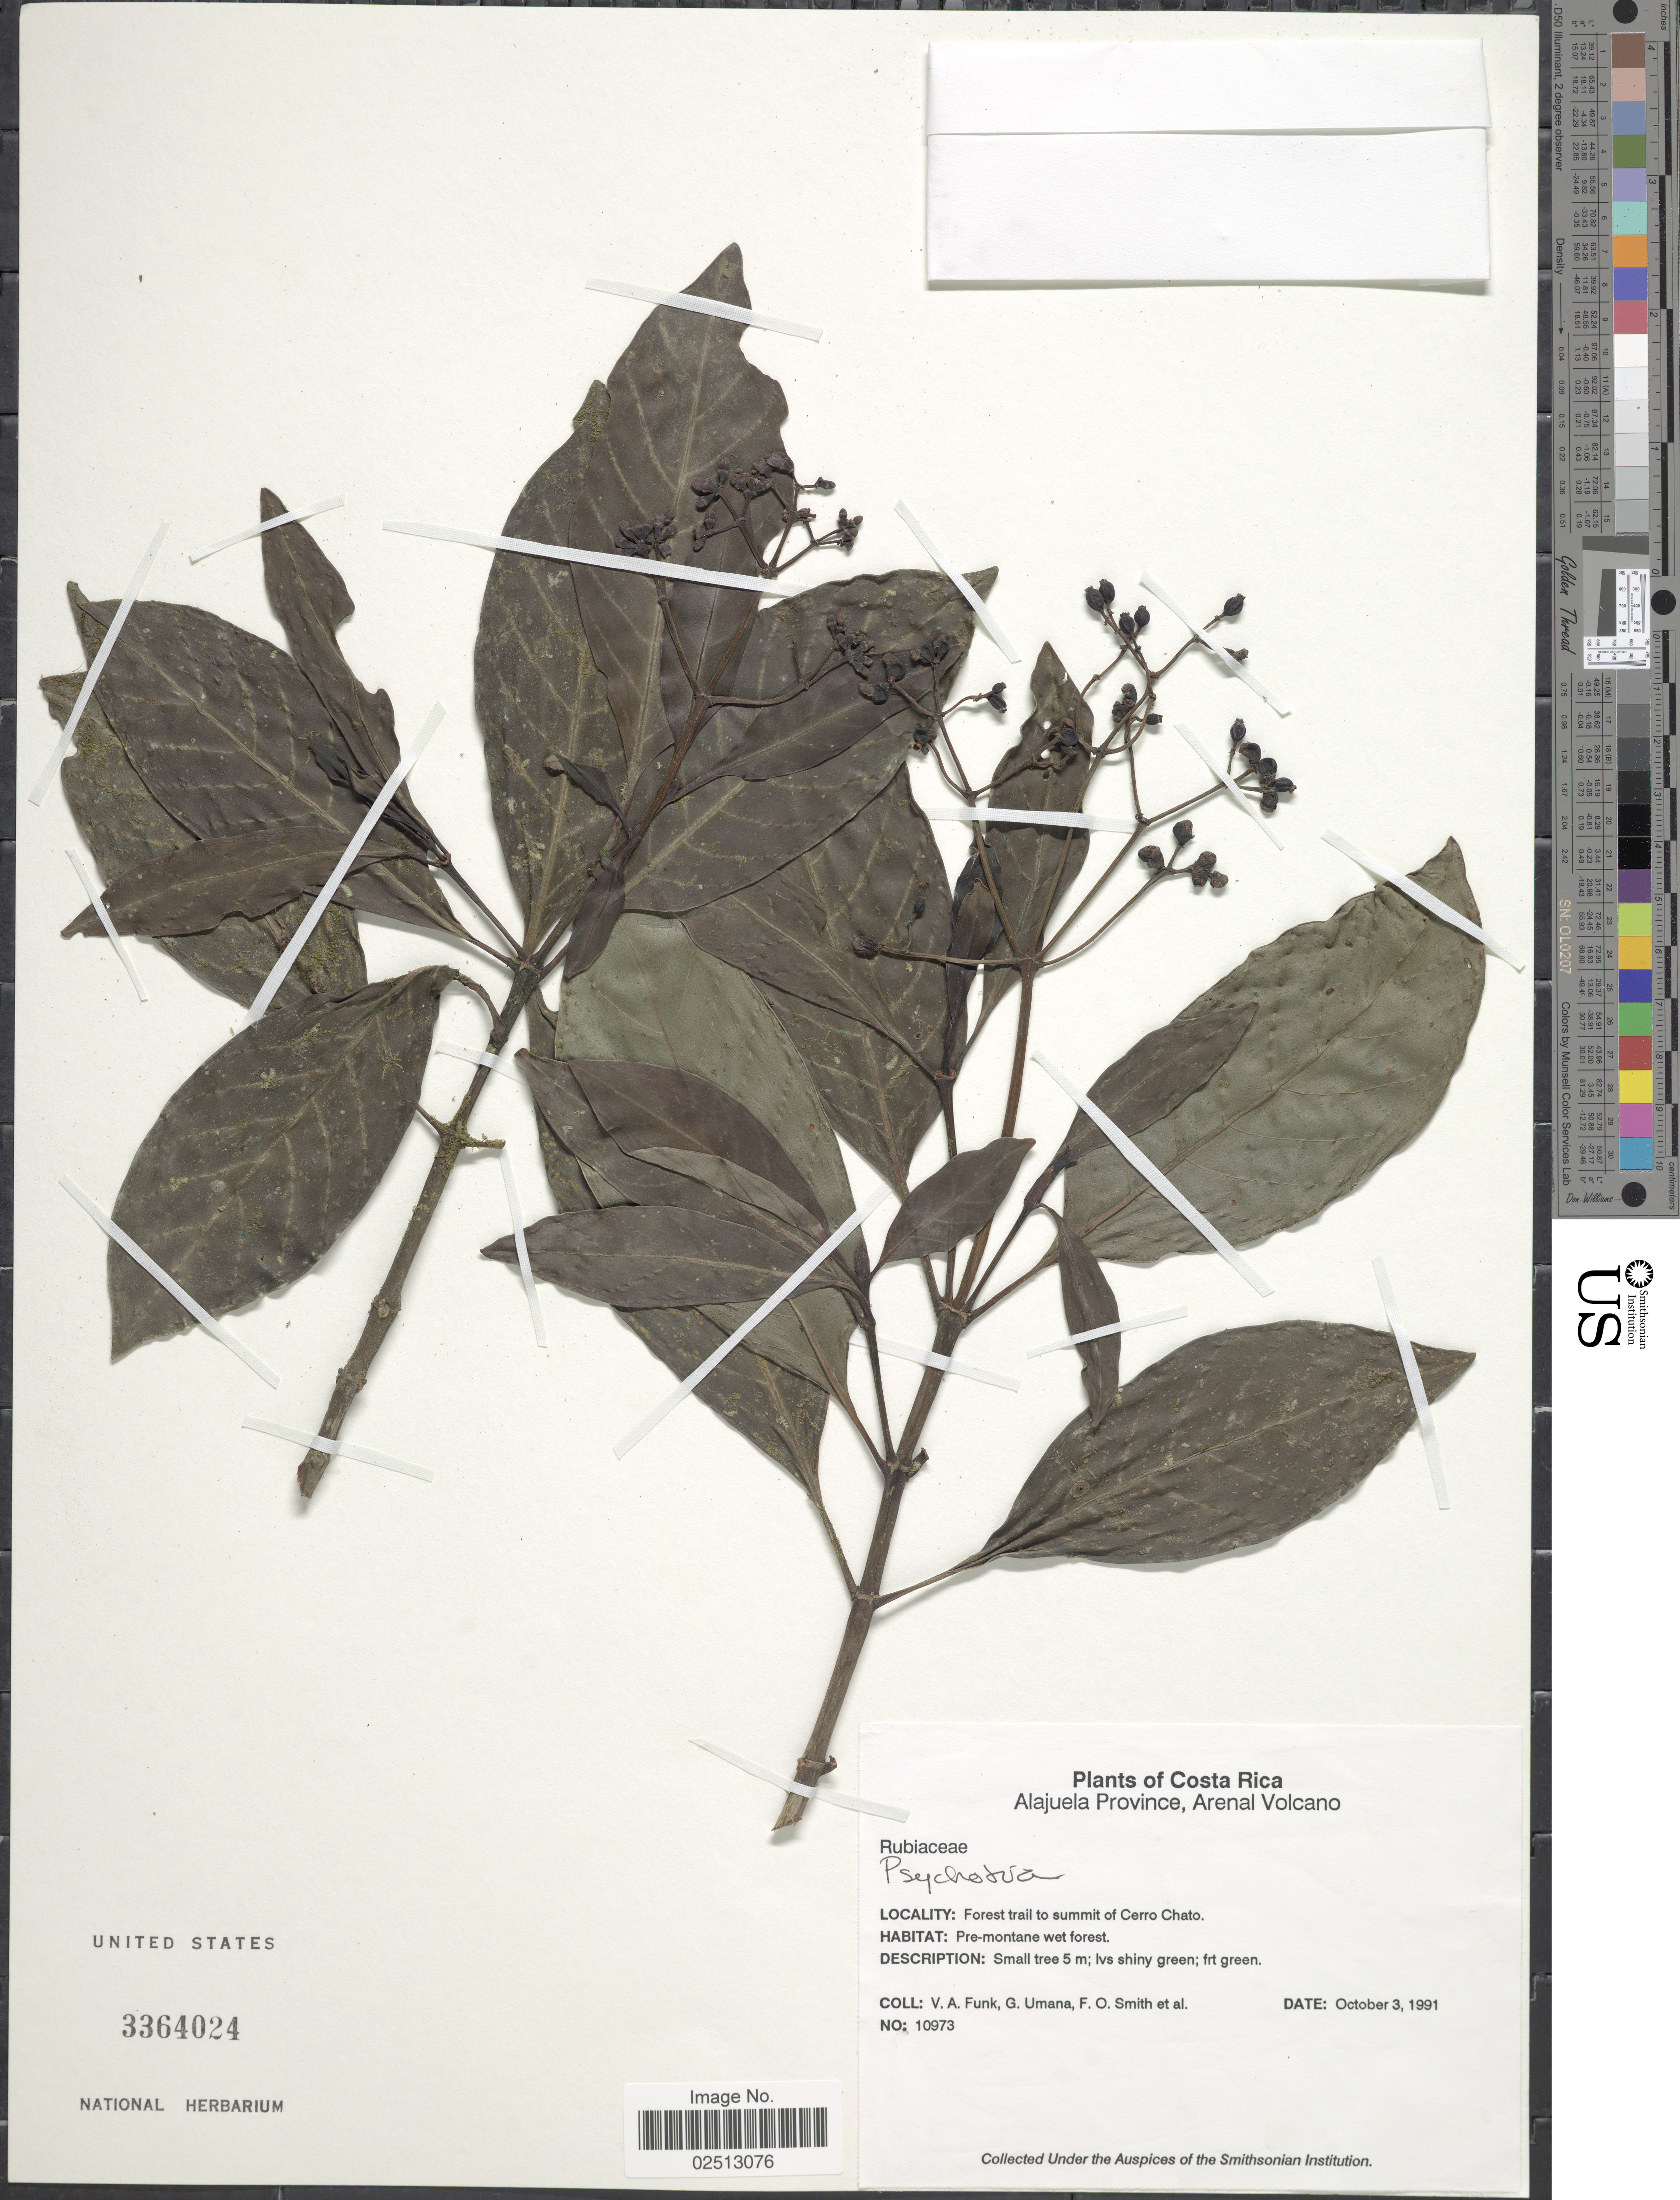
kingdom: Plantae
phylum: Tracheophyta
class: Magnoliopsida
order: Gentianales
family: Rubiaceae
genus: Psychotria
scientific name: Psychotria sp.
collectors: V. Funk, G. Umana, F. Smith & et al.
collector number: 10973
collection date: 1991-10-03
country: Costa Rica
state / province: Alajuela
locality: Alajuela Province, Arenal Volcano.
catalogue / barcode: US 3364024